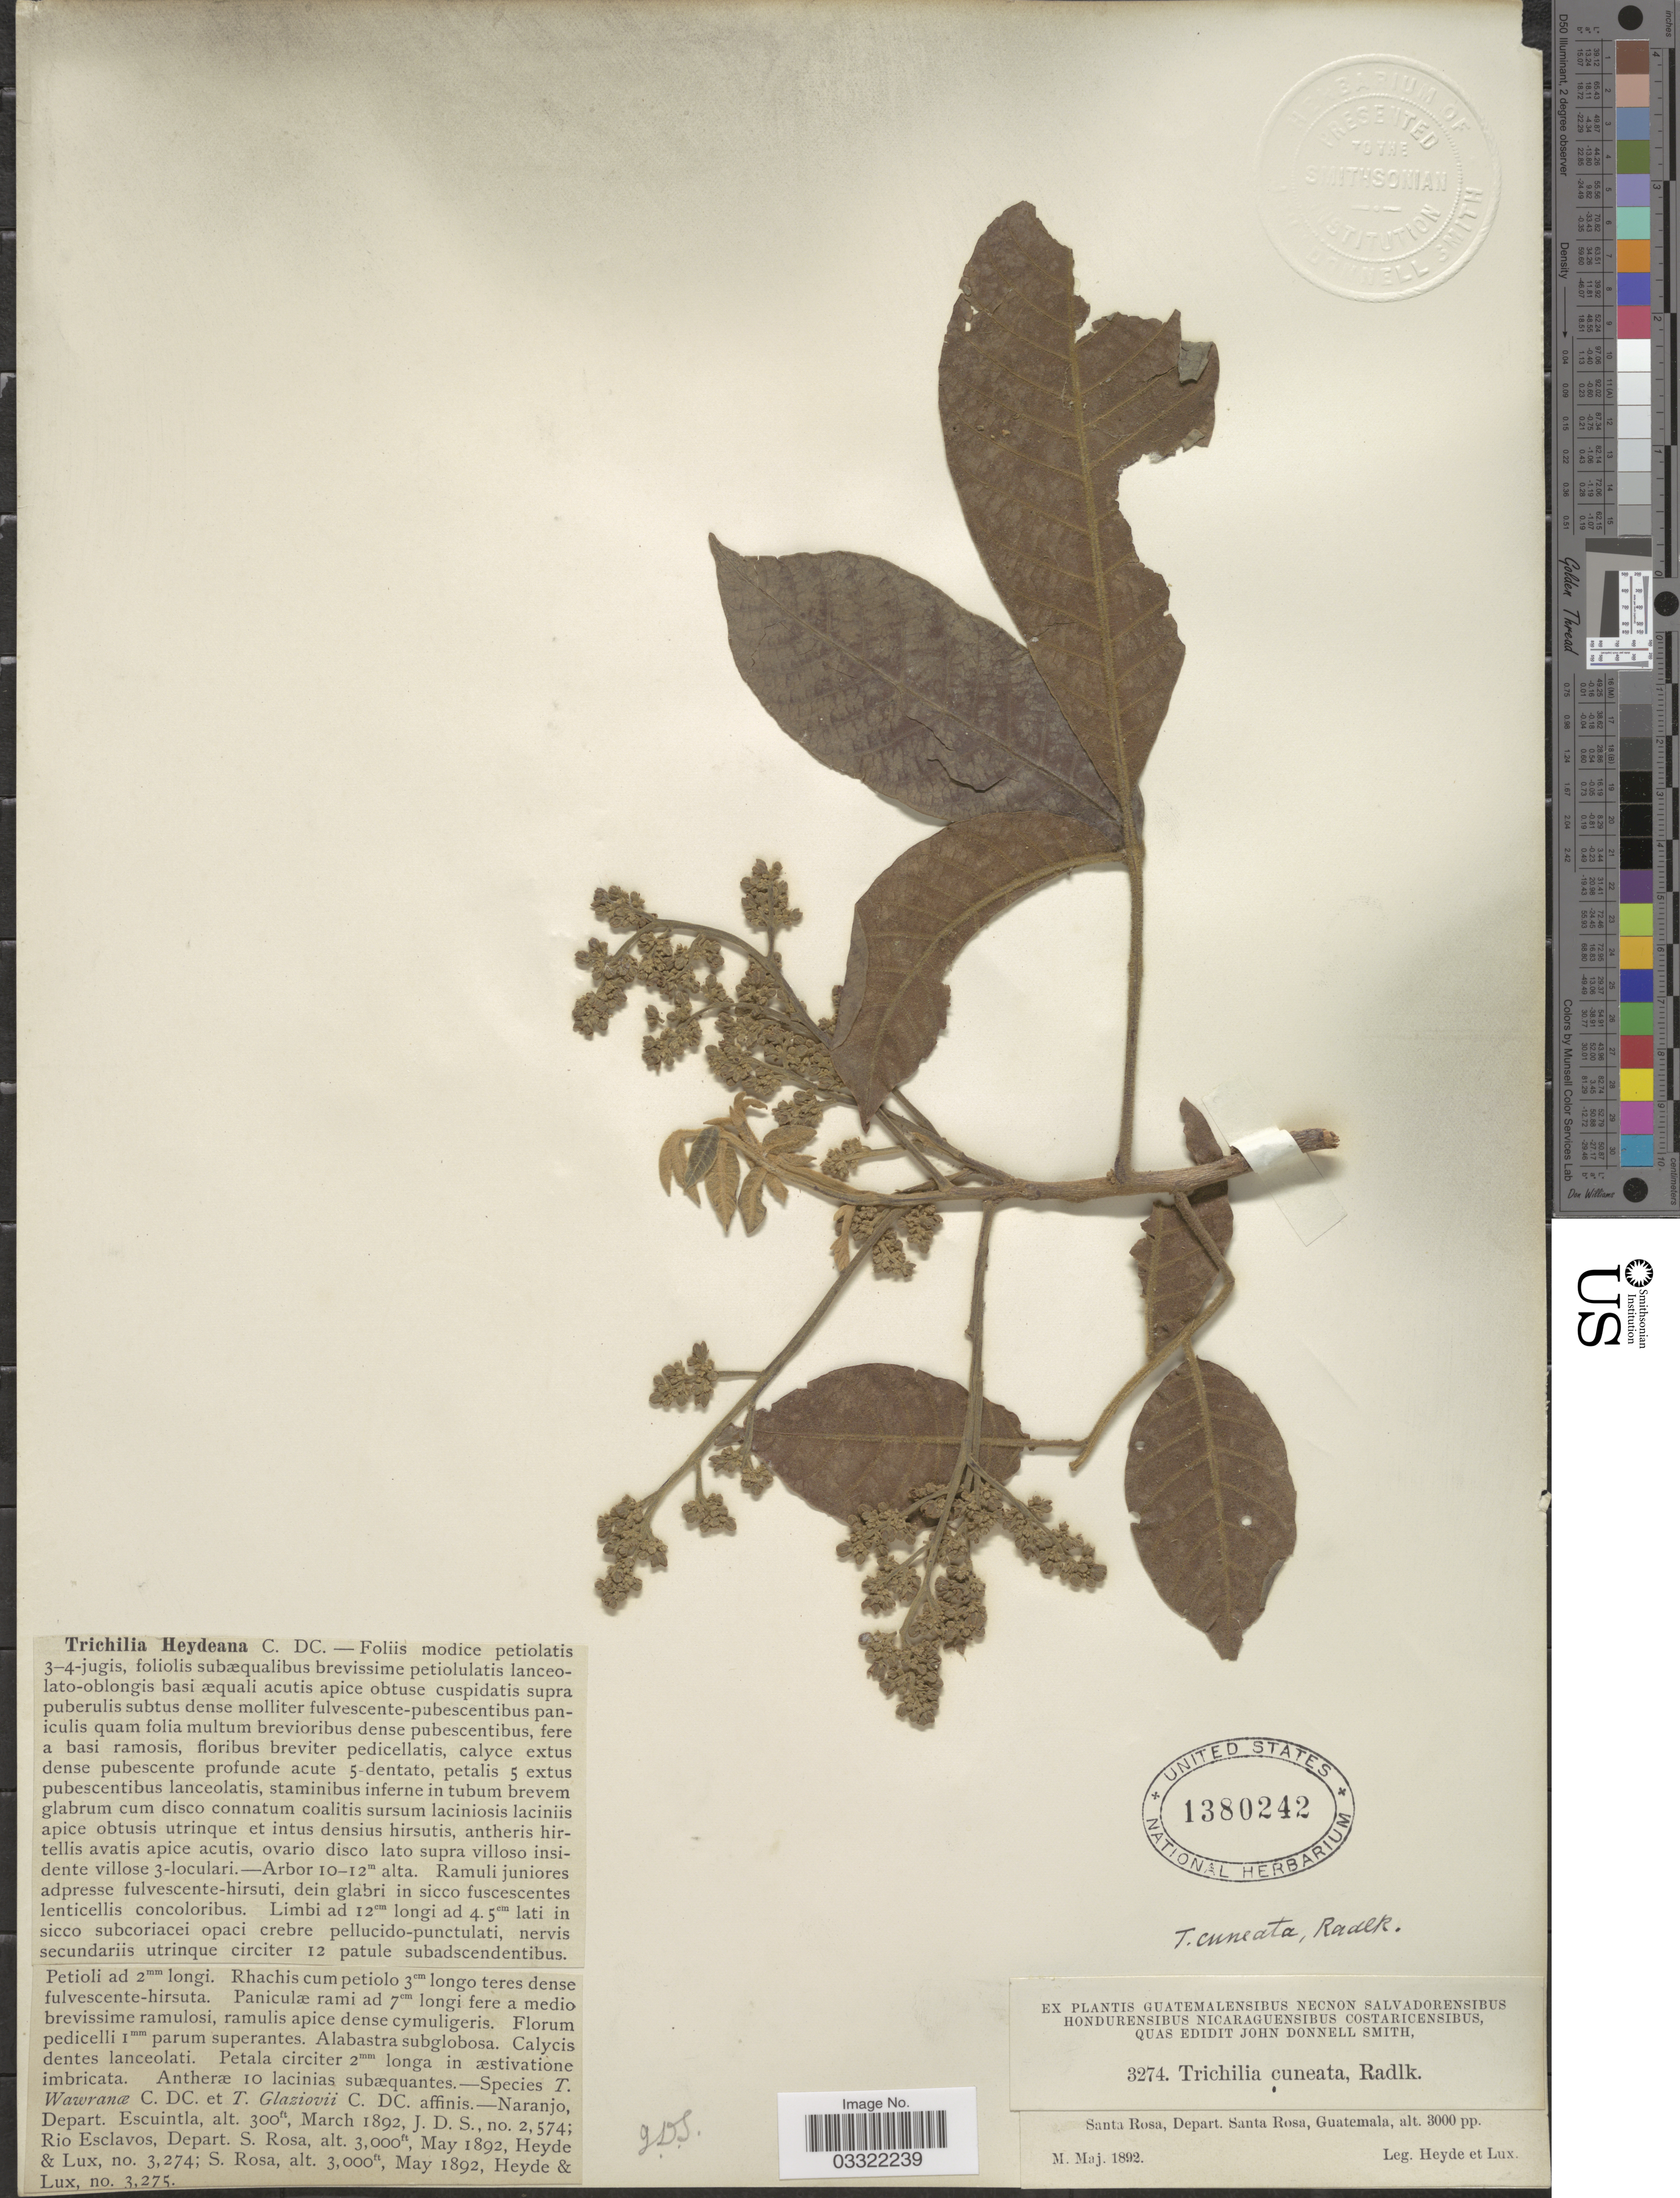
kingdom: Plantae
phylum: Tracheophyta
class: Magnoliopsida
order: Sapindales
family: Meliaceae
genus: Trichilia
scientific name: Trichilia cuneata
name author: Radlk.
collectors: Heyde & Lux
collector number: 3274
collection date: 1892-05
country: Guatemala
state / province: Santa Rosa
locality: Santa Rosa, Depart. Santa Rosa.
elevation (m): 914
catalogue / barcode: US 1380242